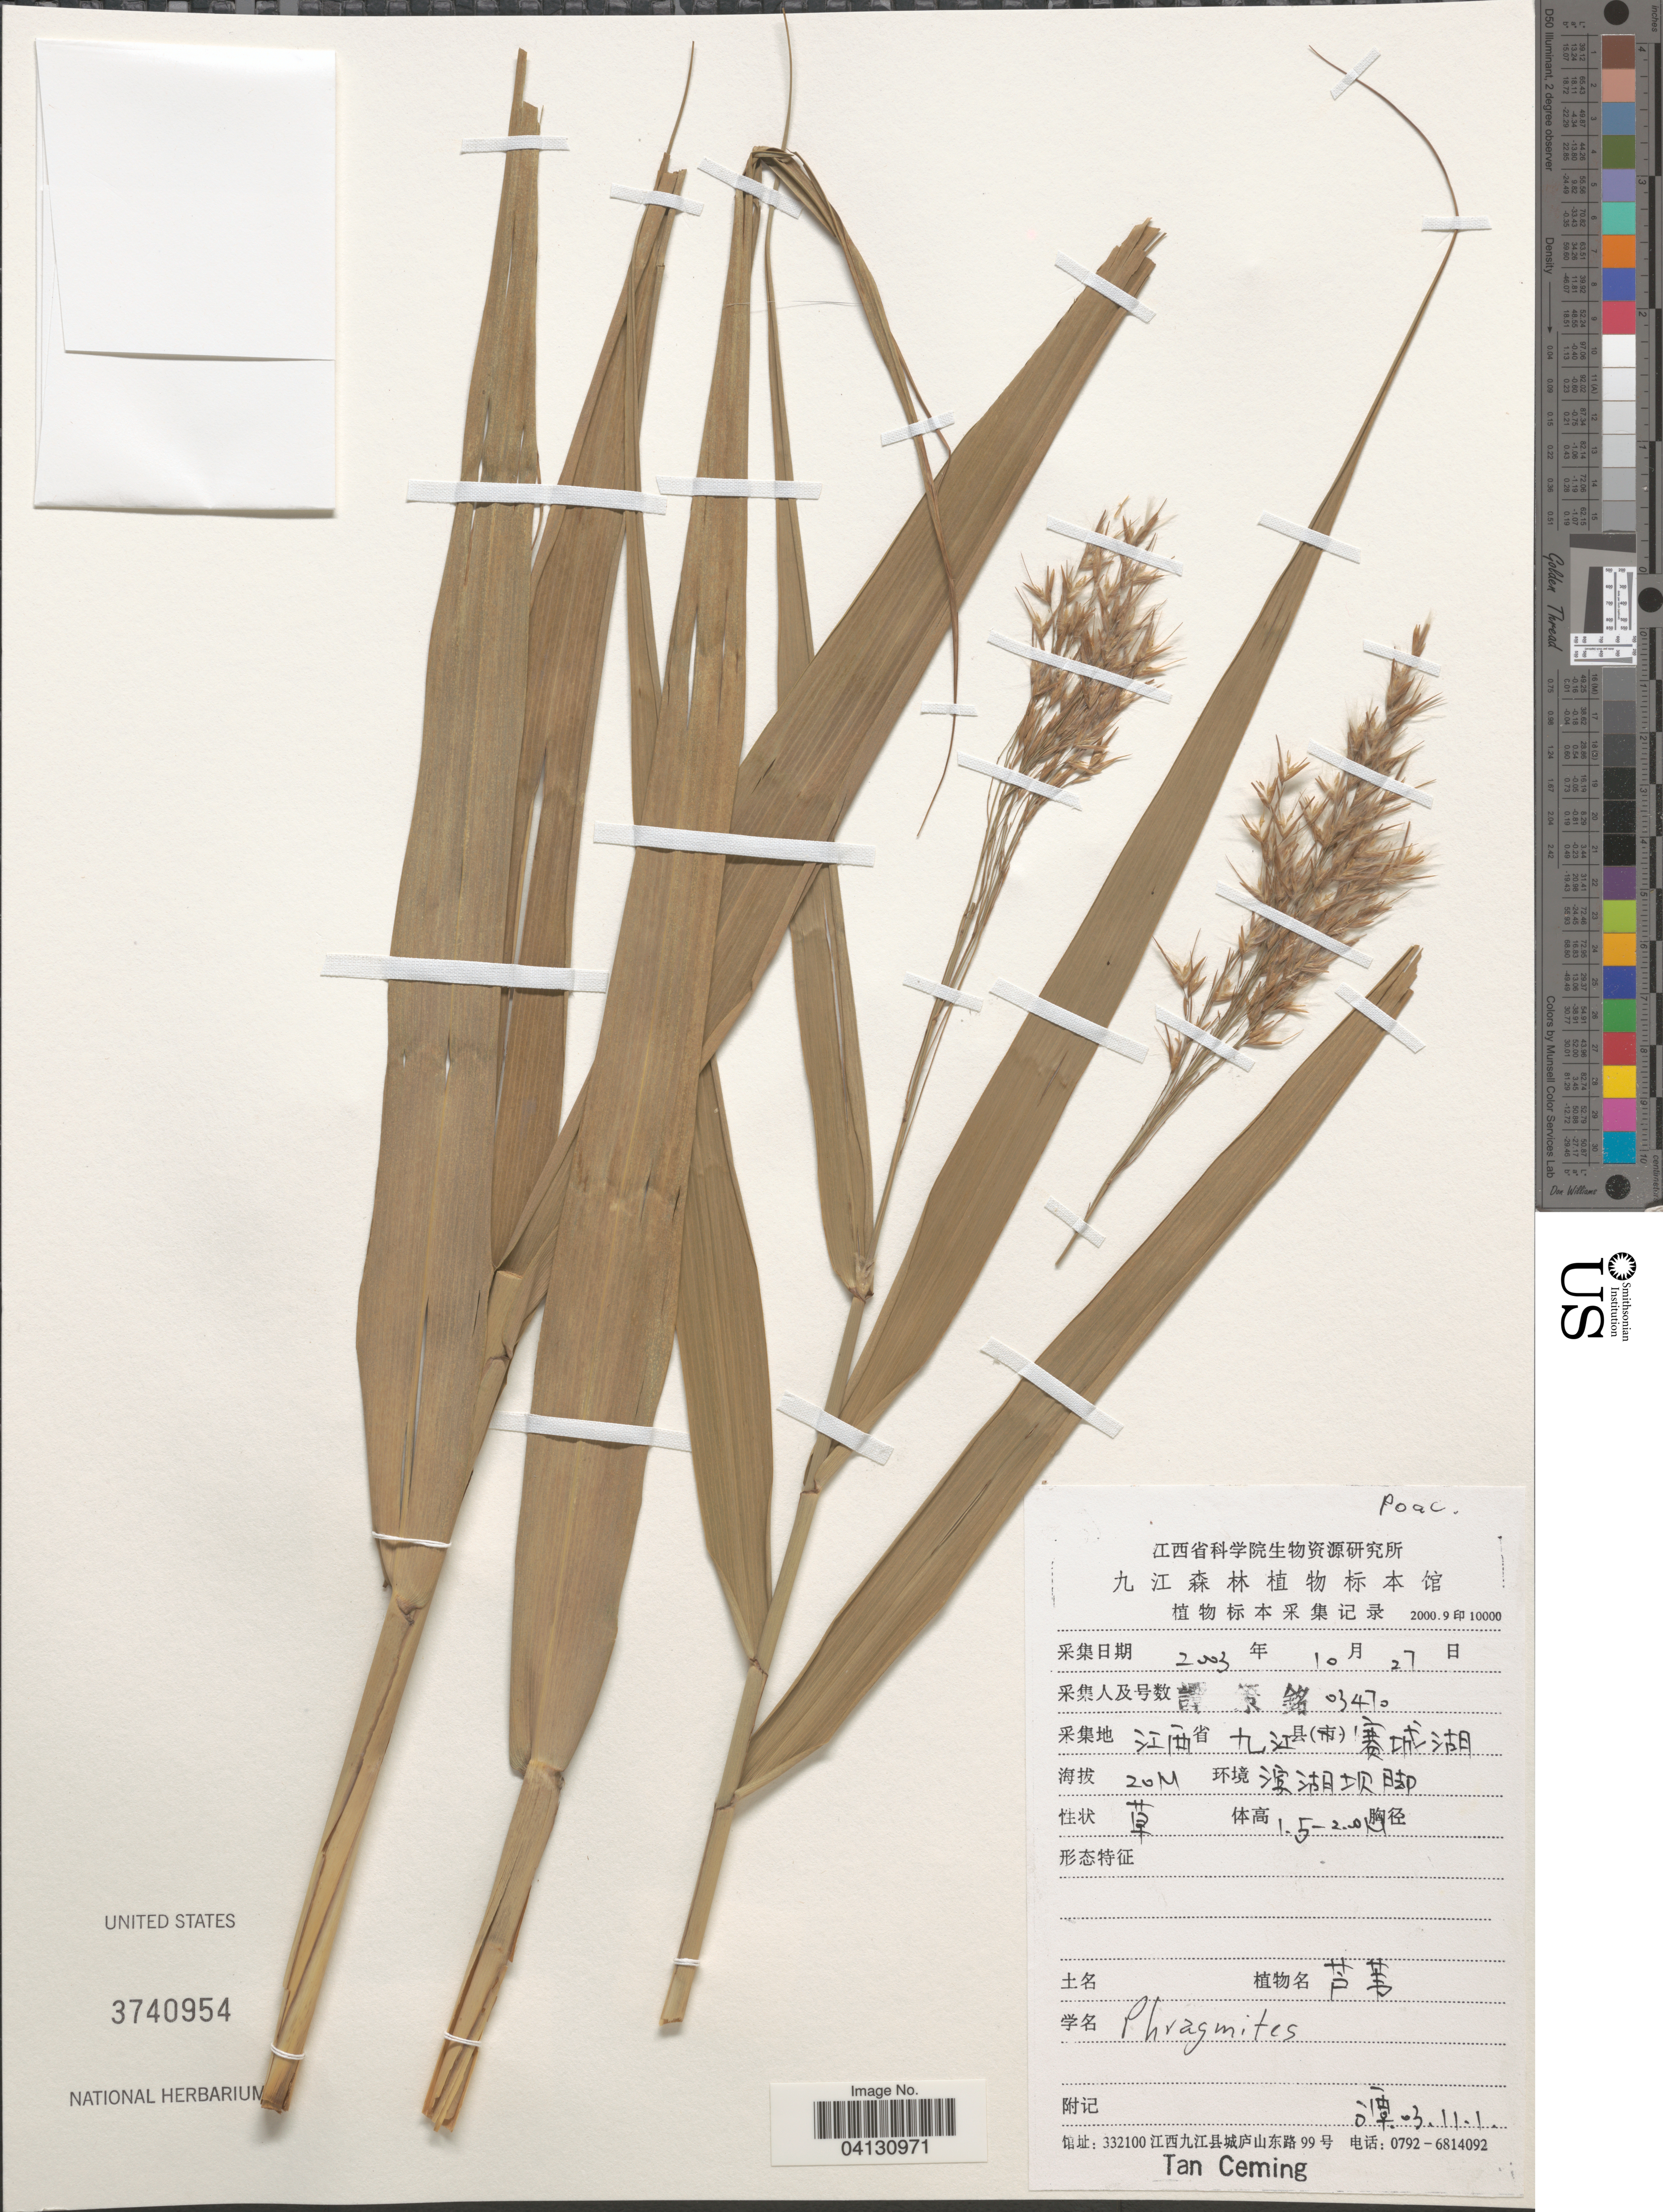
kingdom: Plantae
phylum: Tracheophyta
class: Liliopsida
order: Poales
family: Poaceae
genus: Phragmites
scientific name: Phragmites sp.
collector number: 03470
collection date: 2003-10-27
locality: X. Tan Ceming.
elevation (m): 20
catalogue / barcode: US 3740954